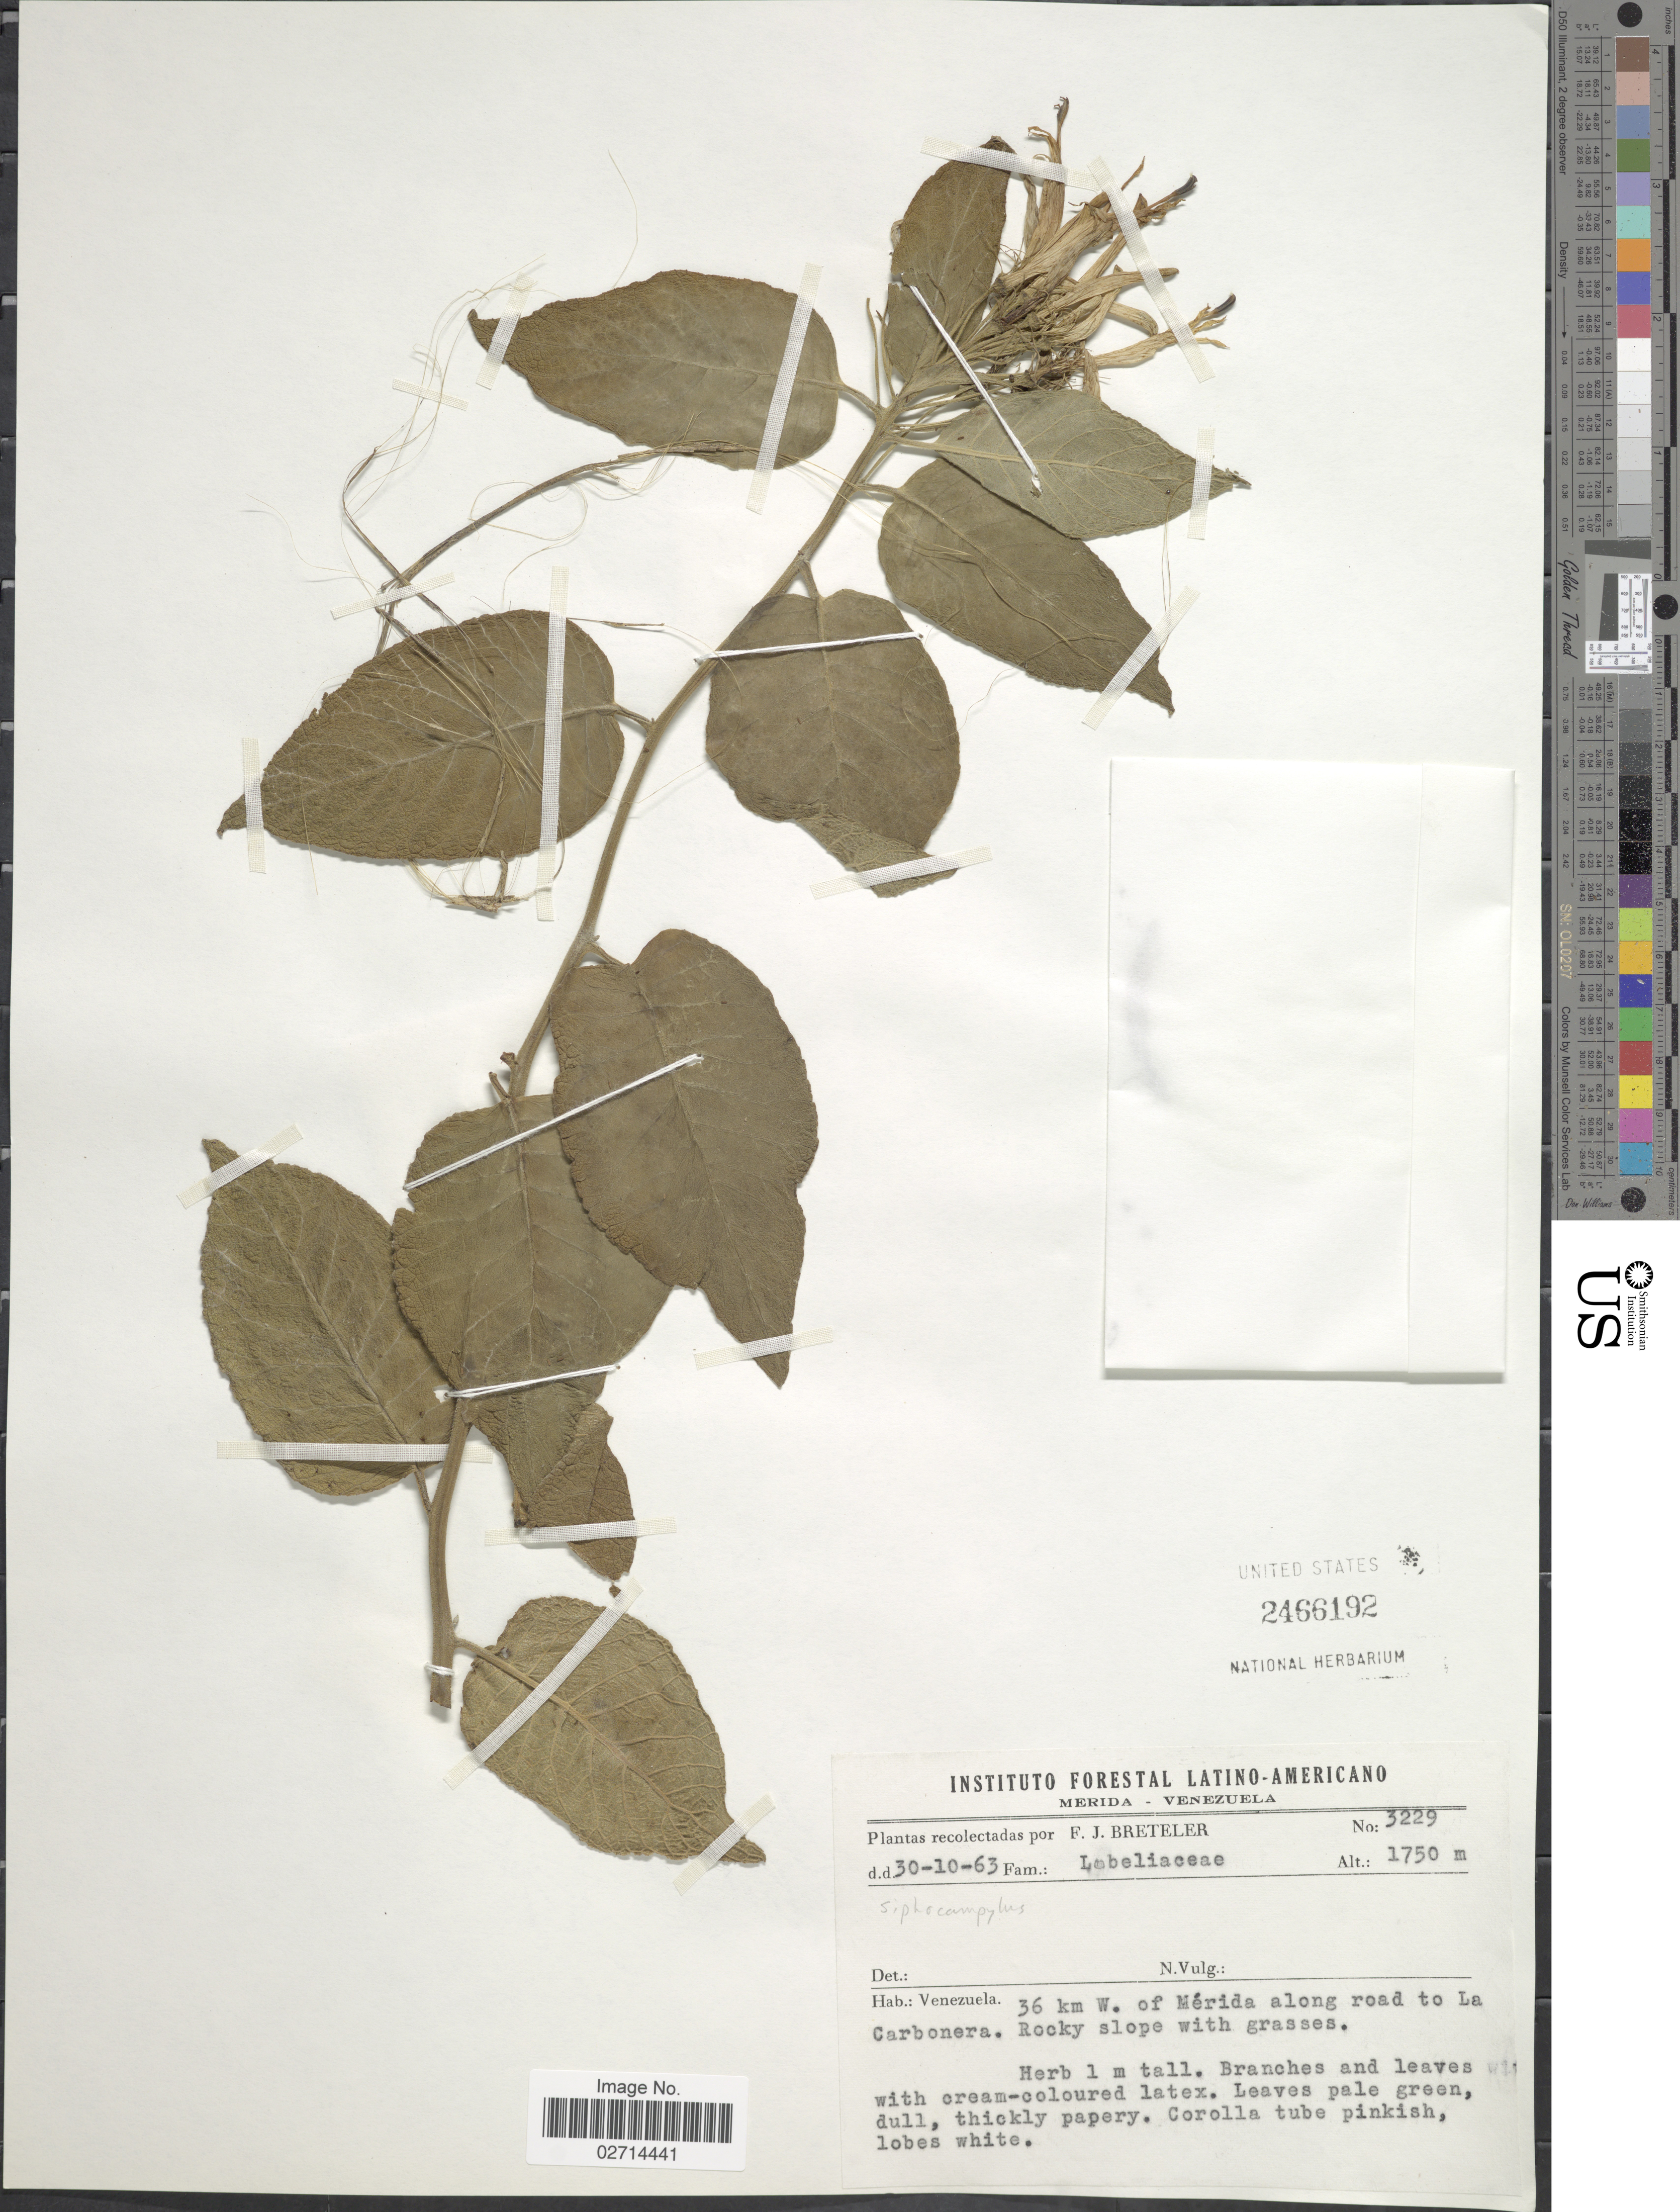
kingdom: Plantae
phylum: Tracheophyta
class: Magnoliopsida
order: Asterales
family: Campanulaceae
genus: Siphocampylus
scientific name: Siphocampylus sp.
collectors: F. J. Breteler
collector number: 3229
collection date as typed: Transcribed d/m/y: 30/10/63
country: Venezuela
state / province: Mérida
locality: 36 km W. of Merida along road to La Carbonera, rocky slope with grasses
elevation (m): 1750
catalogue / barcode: US 2466192